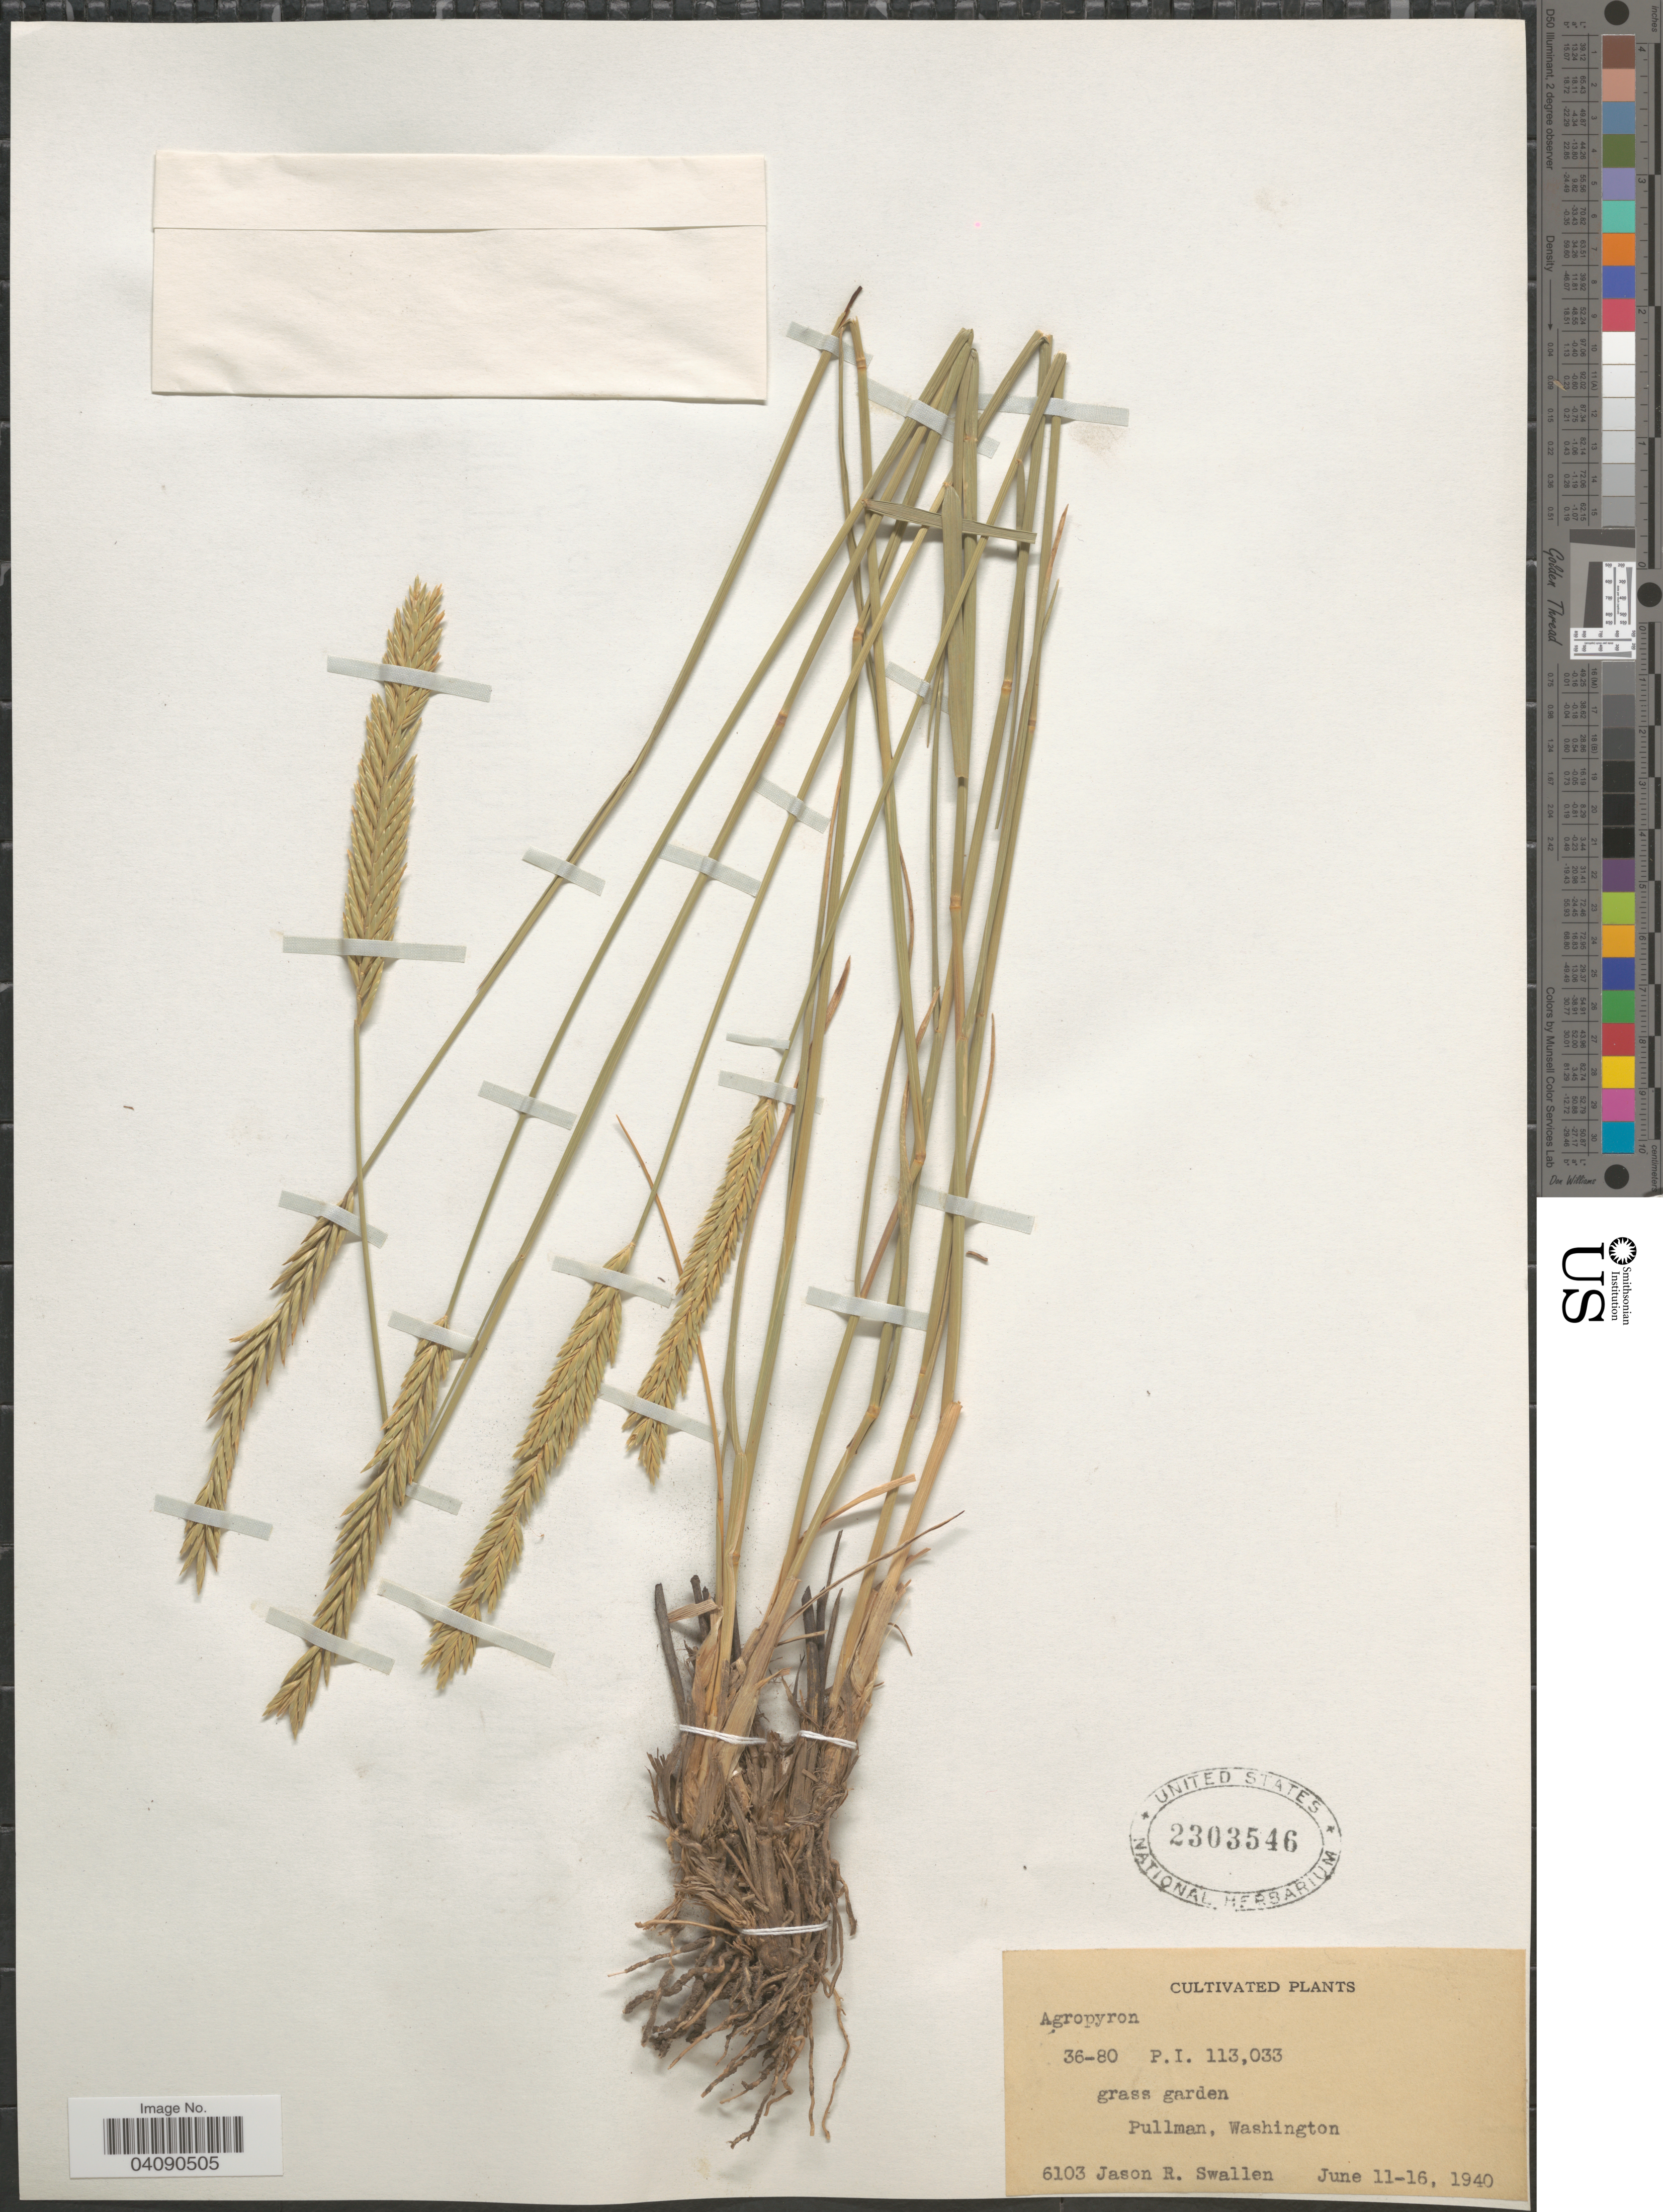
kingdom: Plantae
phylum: Tracheophyta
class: Liliopsida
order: Poales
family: Poaceae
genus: Agropyron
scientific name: Agropyron sp.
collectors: J. R. Swallen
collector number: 6103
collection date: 1940-06-11/1940-06-16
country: United States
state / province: Washington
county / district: Whitman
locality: Grass garden. Pullman.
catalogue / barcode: US 2303546